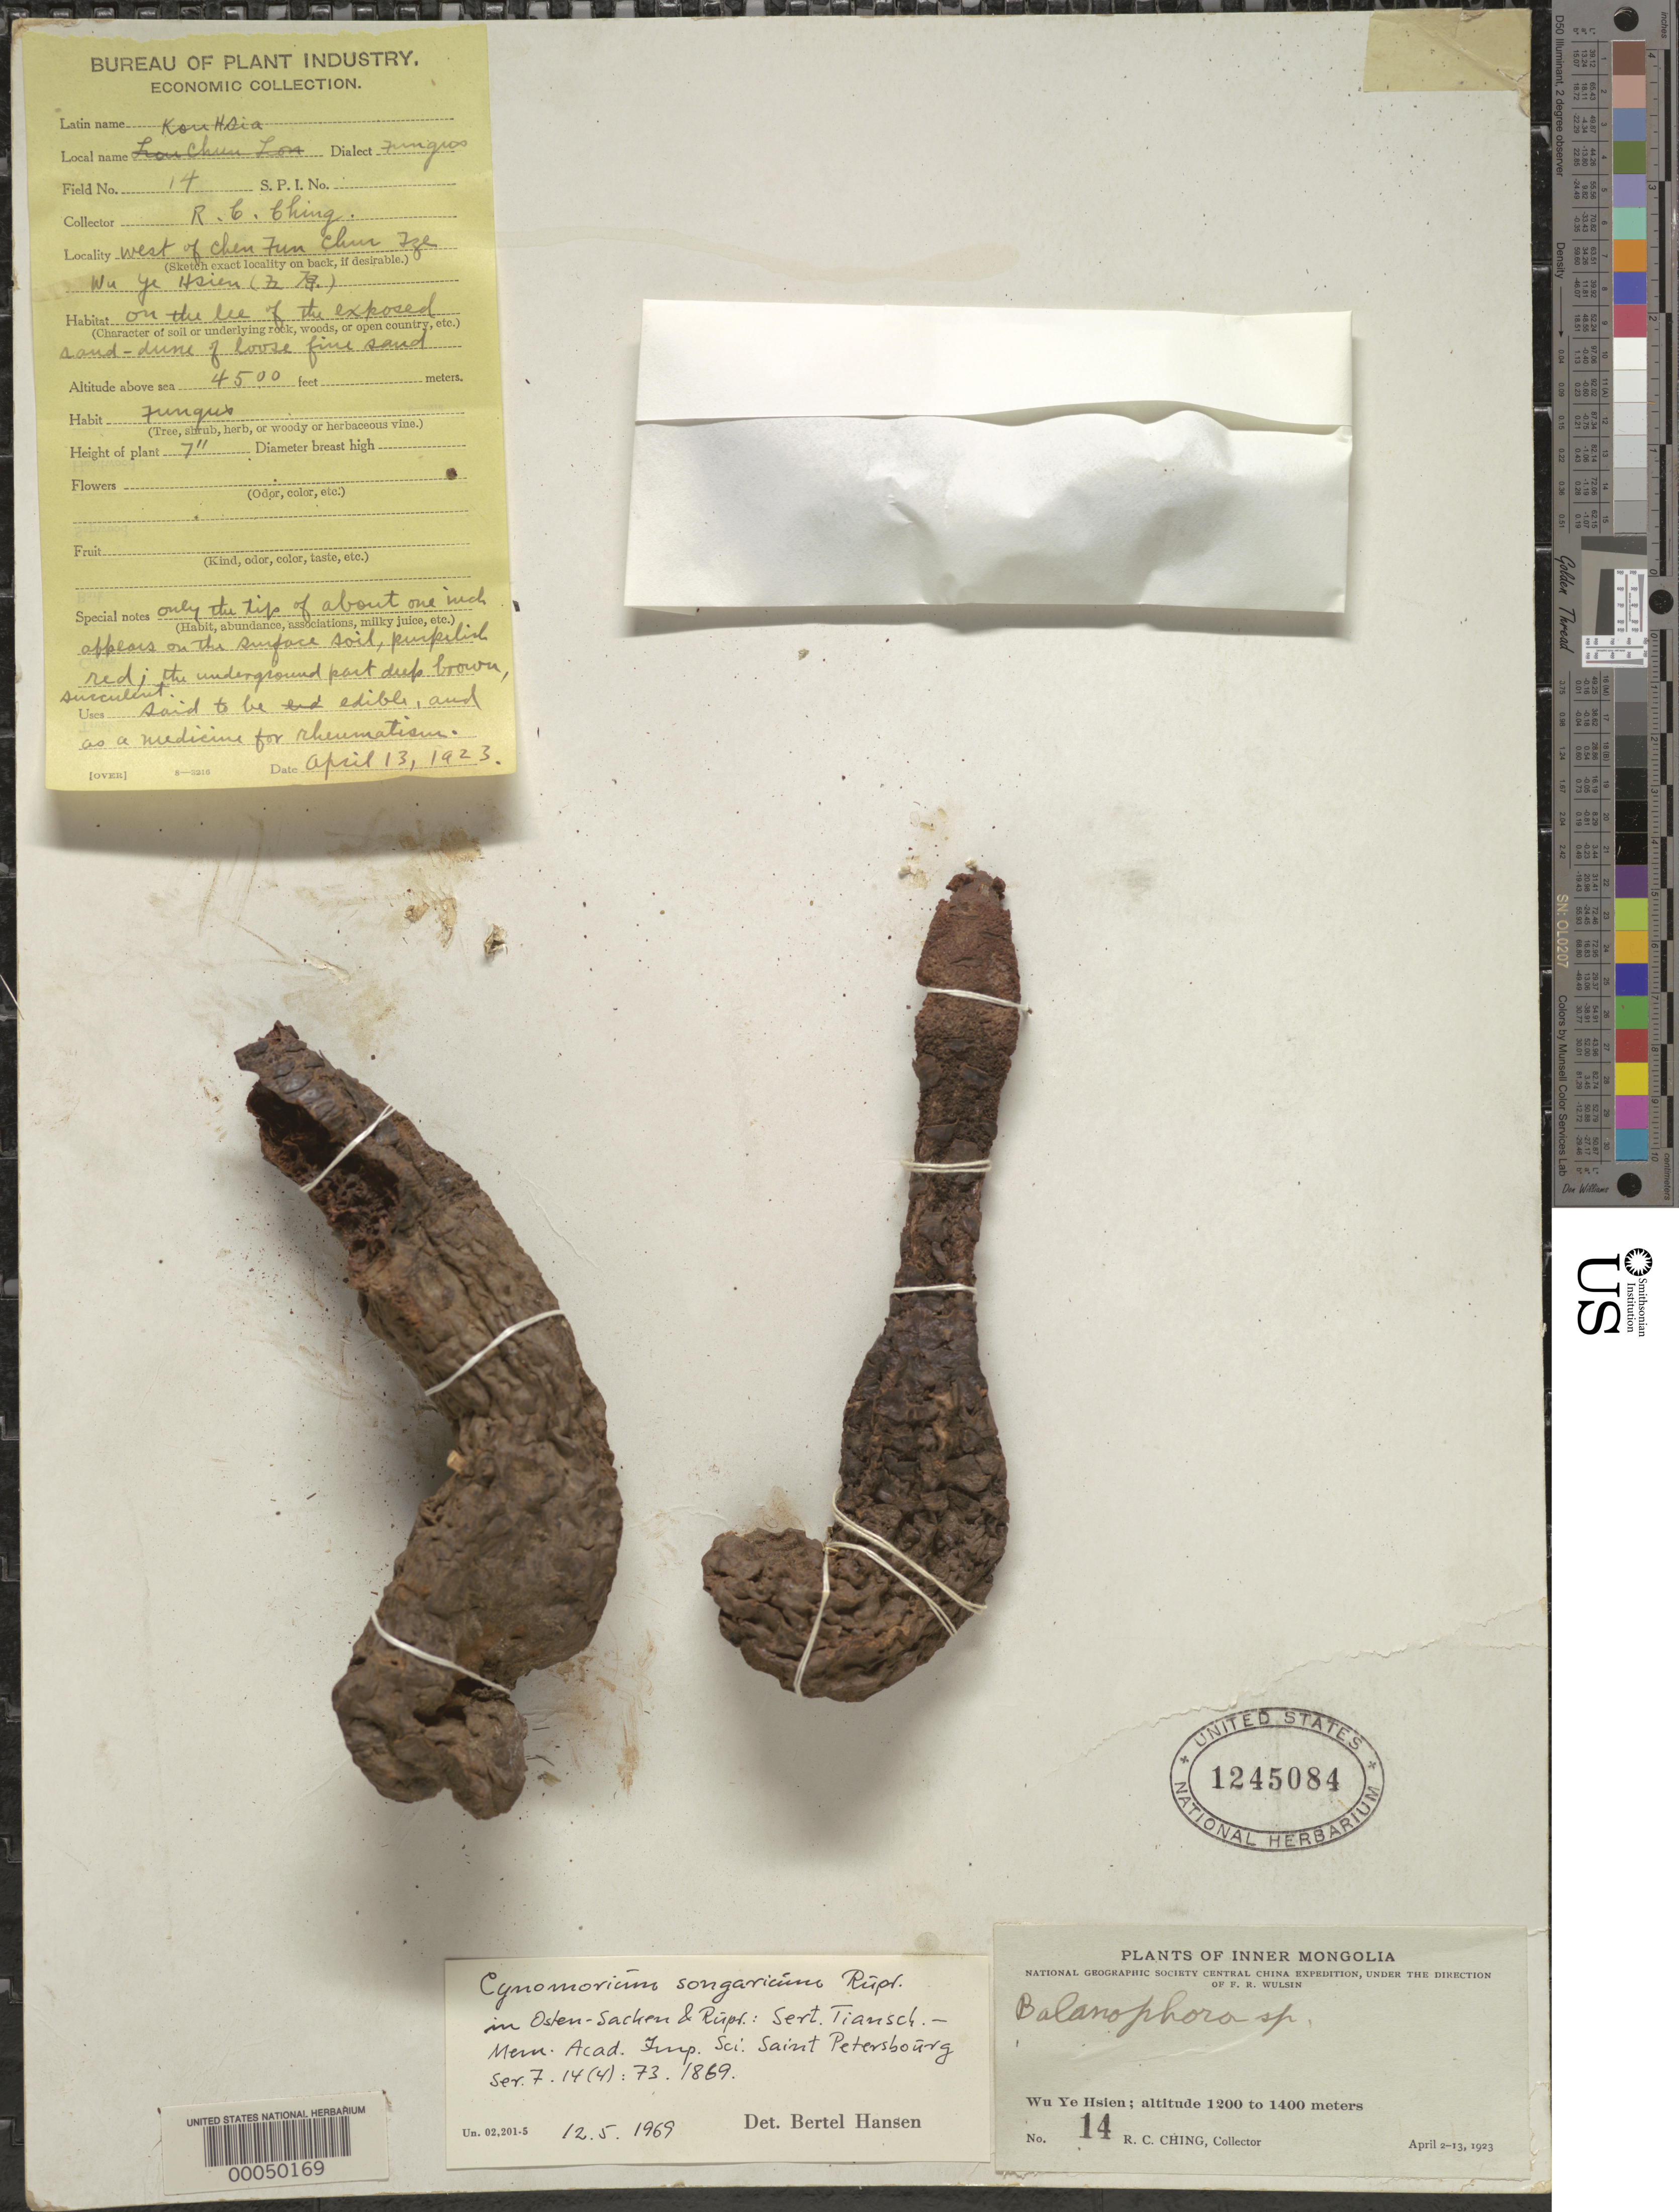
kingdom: Plantae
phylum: Tracheophyta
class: Magnoliopsida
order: Saxifragales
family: Cynomoriaceae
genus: Cynomorium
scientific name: Cynomorium songaricum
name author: Rupr.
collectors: R. C. Ching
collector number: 14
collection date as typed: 02 Apr 1963 to 13 Apr 1963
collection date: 1963-04-02/1963-04-13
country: China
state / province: Nei Monggol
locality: Wu ye hsien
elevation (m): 1200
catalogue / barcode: US 1245084